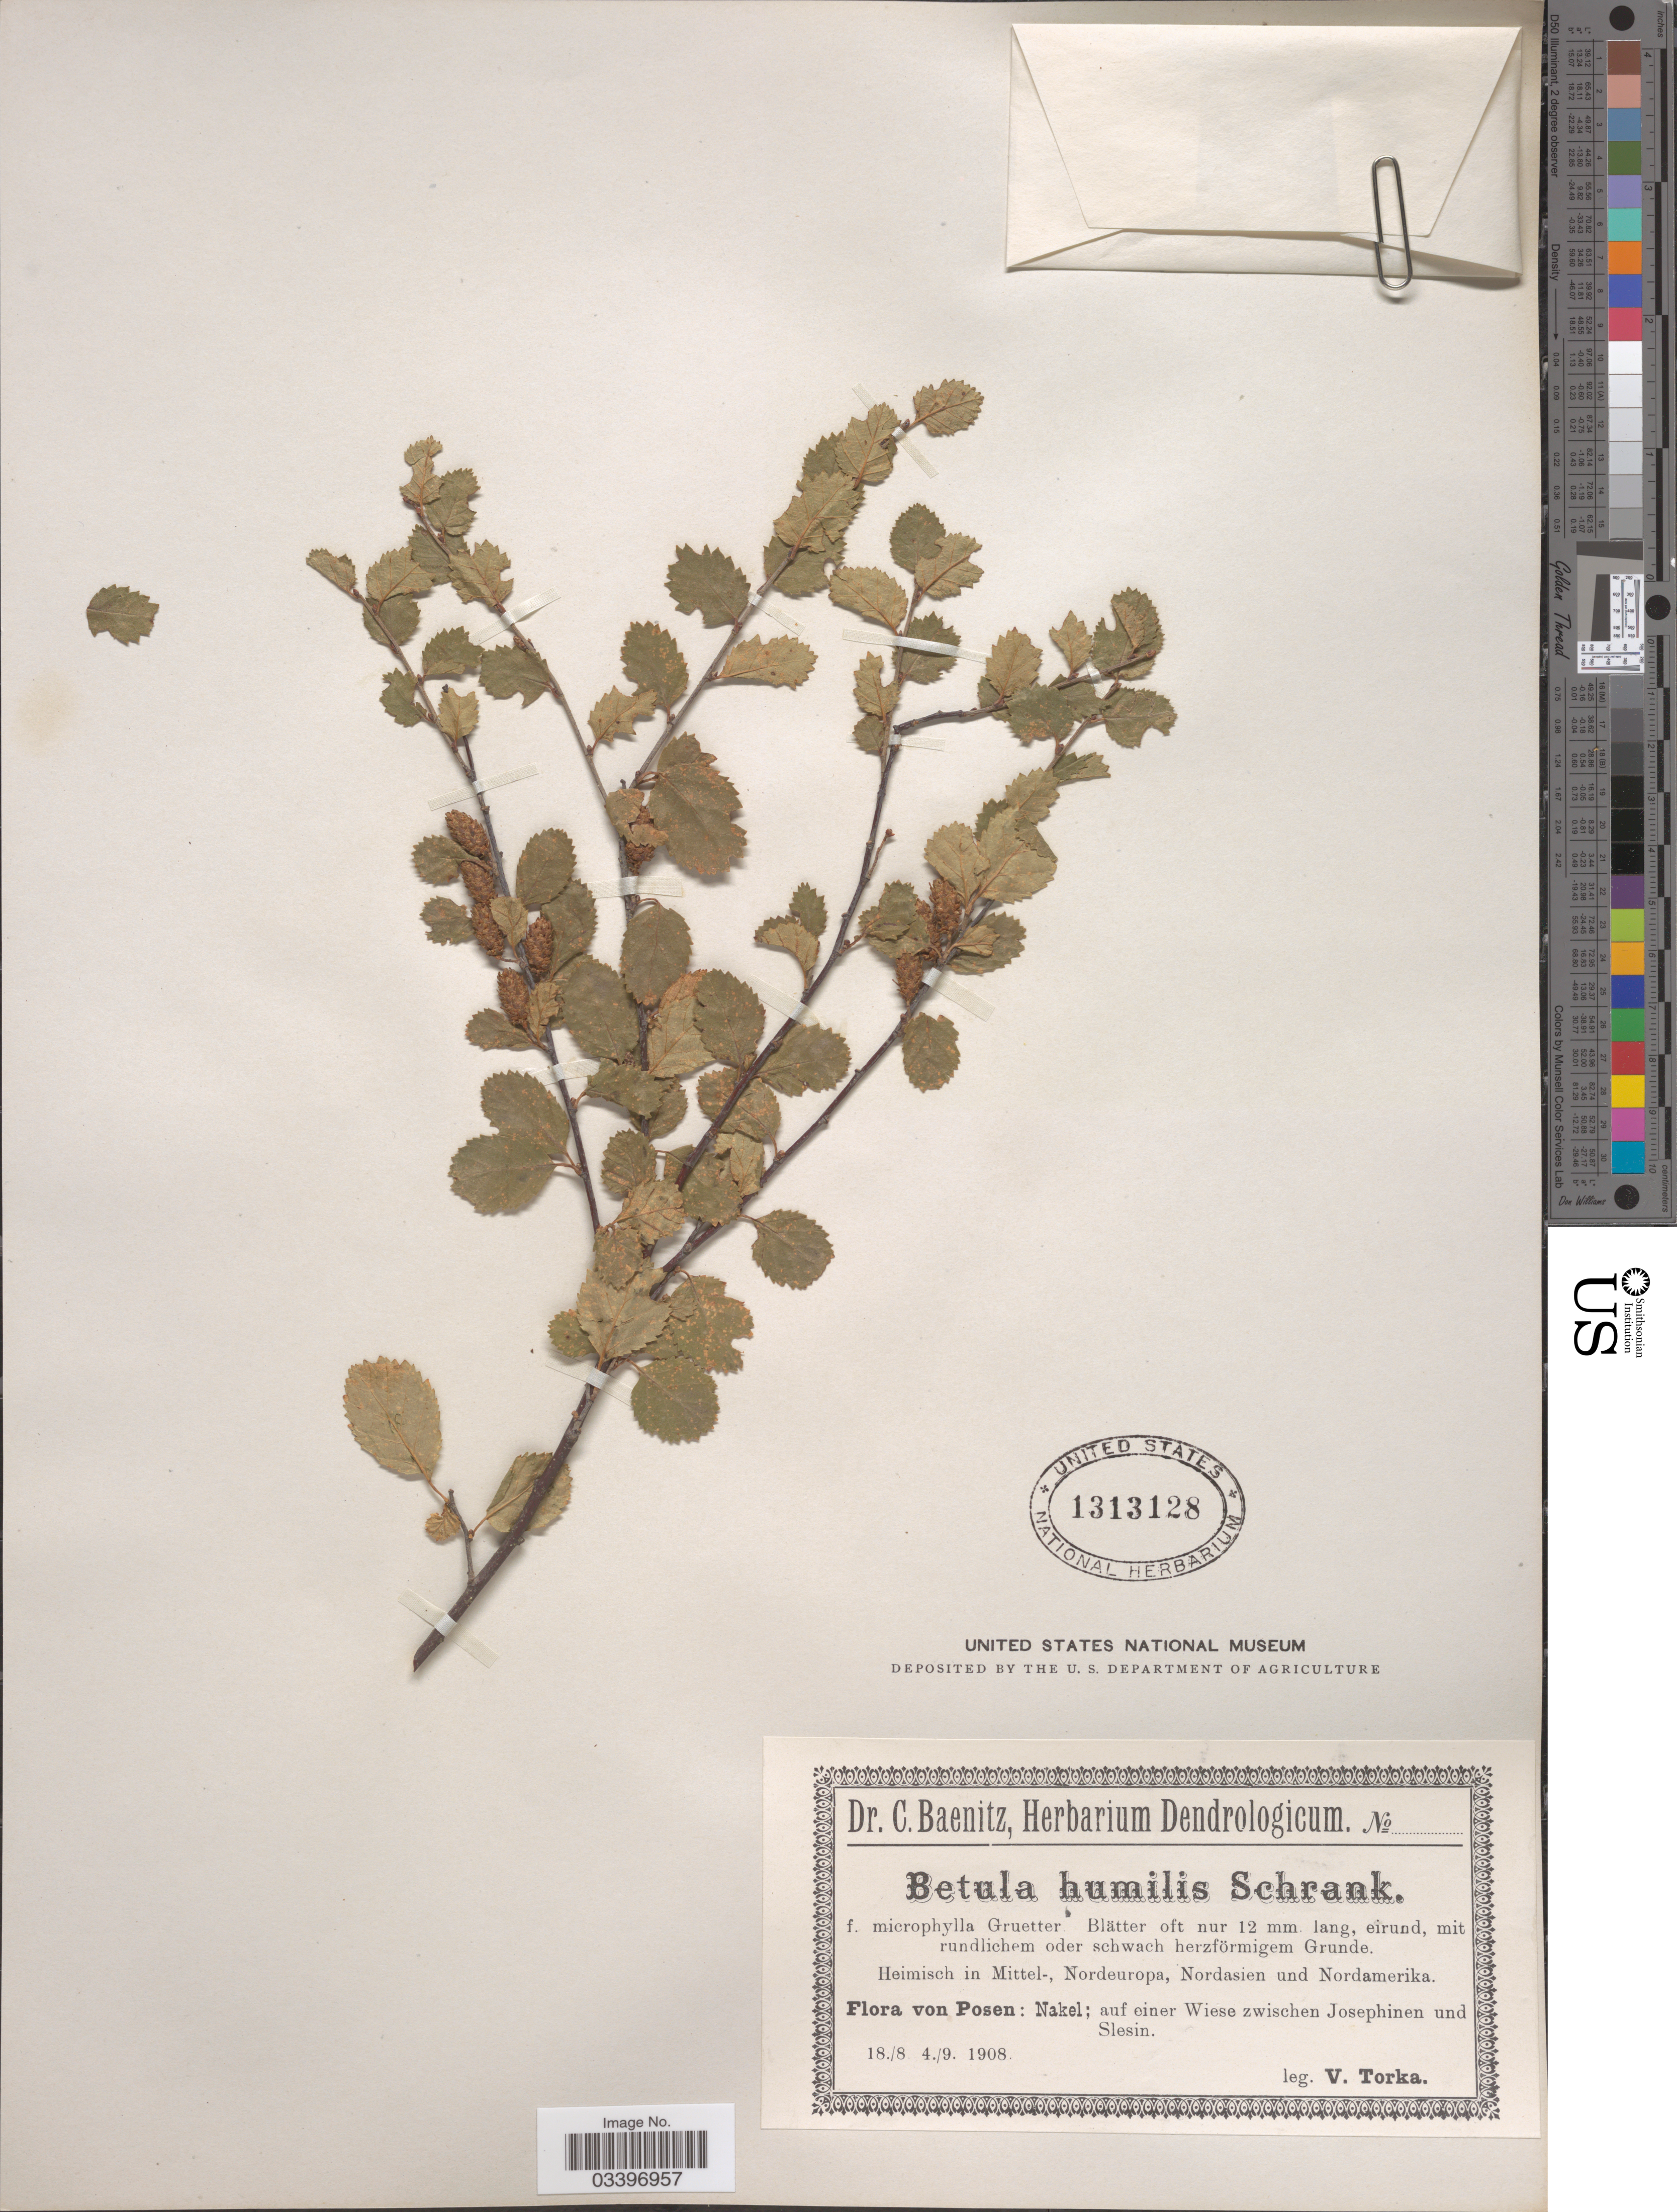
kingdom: Plantae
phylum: Tracheophyta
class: Magnoliopsida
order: Fagales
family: Betulaceae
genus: Betula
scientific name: Betula humilis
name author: Schrank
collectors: V. Torka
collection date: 1908-08-18/1908-09-04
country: Poland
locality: Posen: Nakel; auf einer Wiese zwischen Josephinen und Slesin.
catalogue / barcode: US 1313128